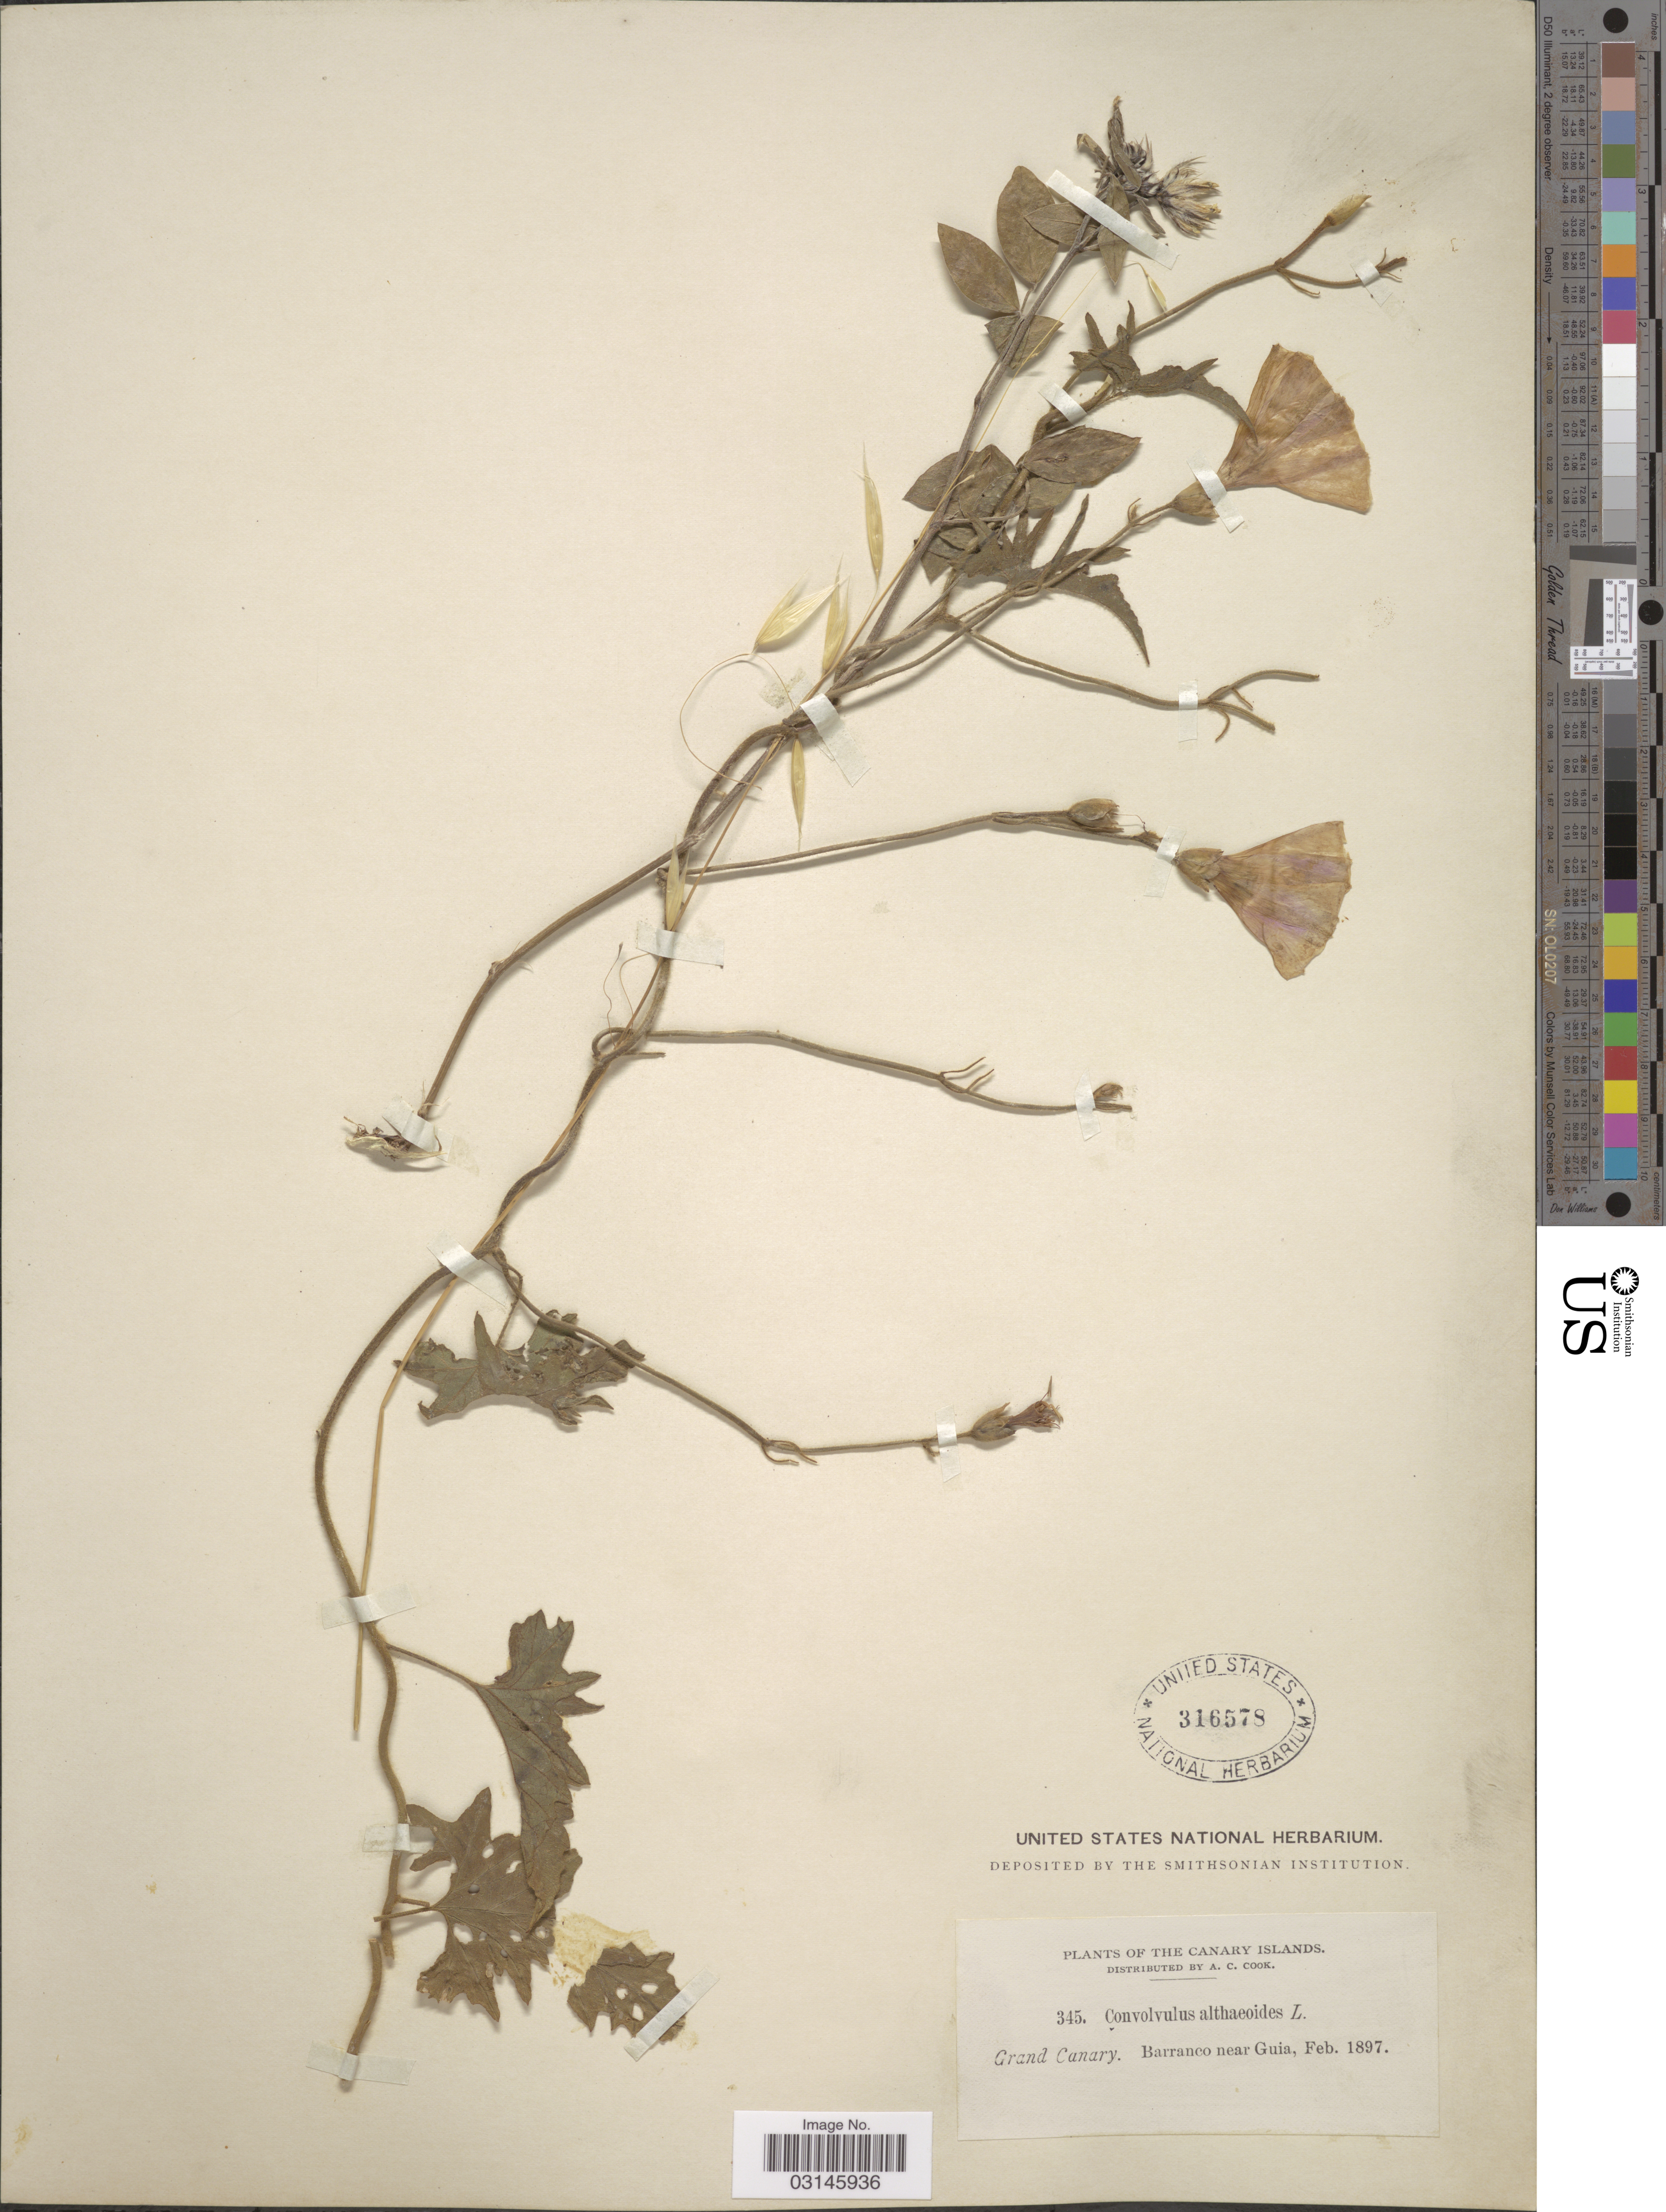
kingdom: Plantae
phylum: Tracheophyta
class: Magnoliopsida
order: Solanales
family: Convolvulaceae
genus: Convolvulus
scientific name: Convolvulus althaeoides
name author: L.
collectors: A. Cook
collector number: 345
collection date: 1897-02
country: Spain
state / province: Canarias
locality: The Canary Islands, Grand Canary. Barranco near Guia.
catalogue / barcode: US 316578